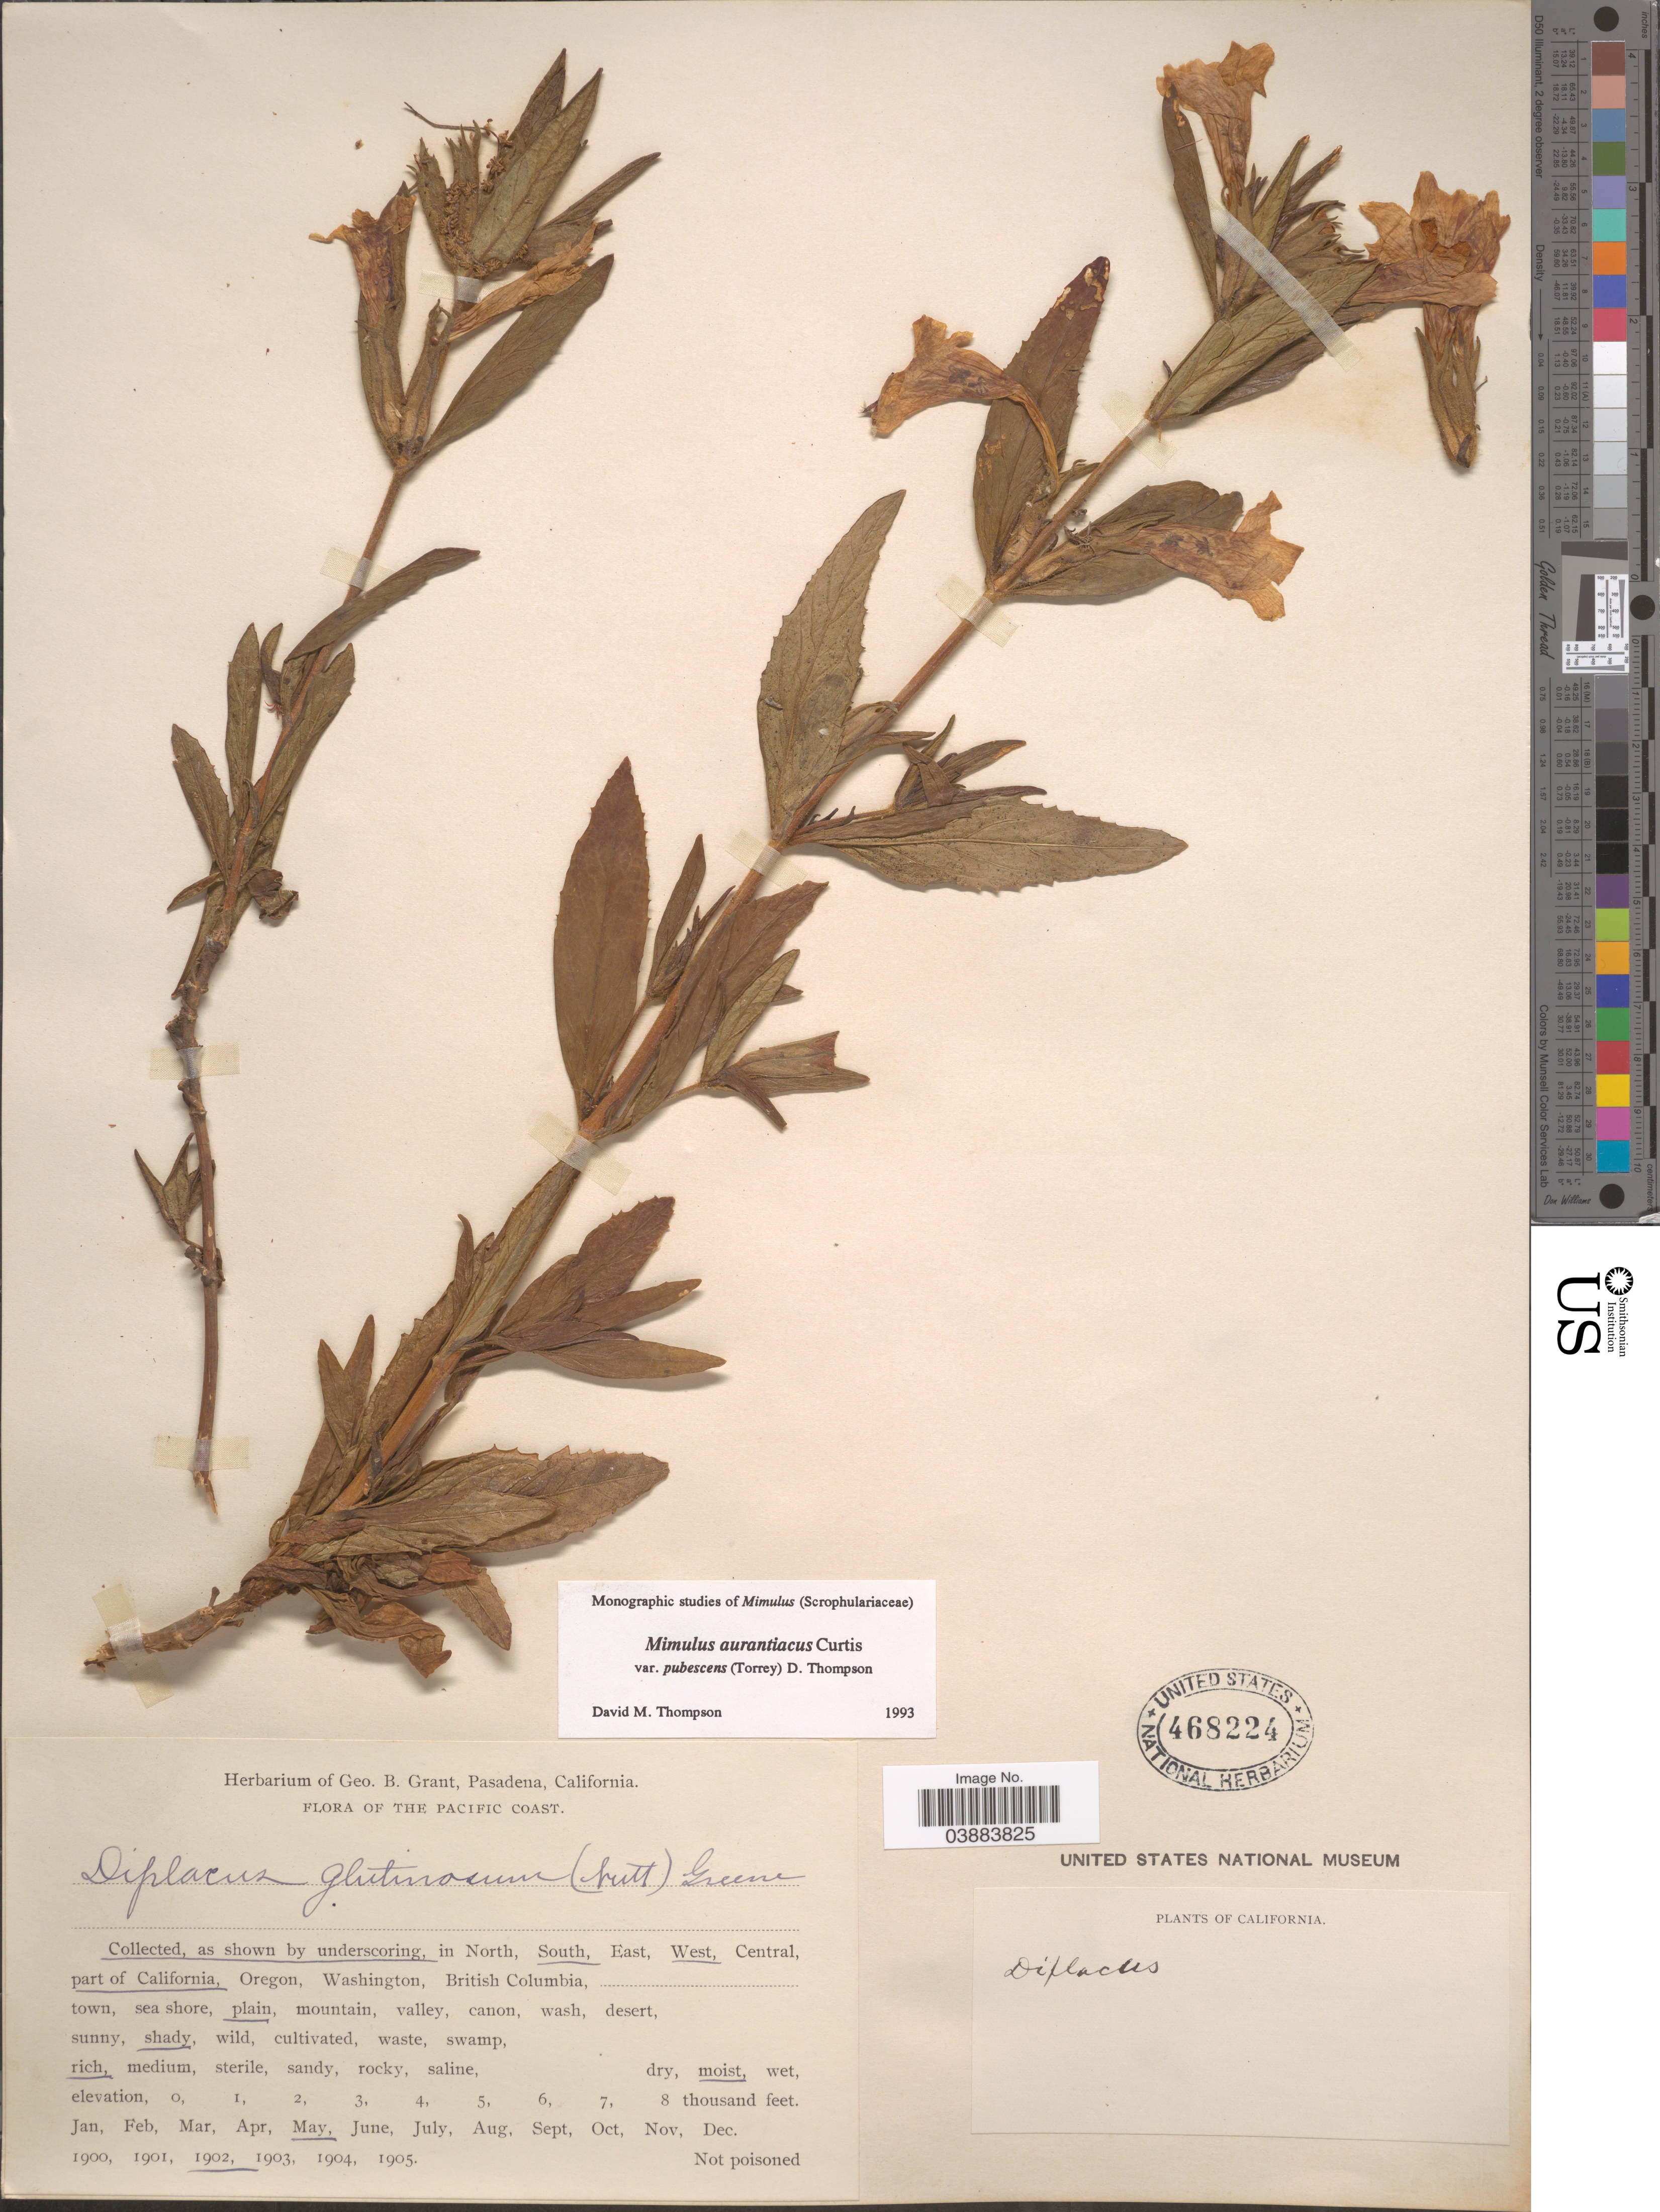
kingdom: Plantae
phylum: Tracheophyta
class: Magnoliopsida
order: Lamiales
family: Phrymaceae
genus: Diplacus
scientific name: Diplacus aurantiacus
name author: (Curtis) Jeps.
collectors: ex herb. Geo. B. Grant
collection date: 1902-05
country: United States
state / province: California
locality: Pacific Coast. As shown by underscoring South, West, part of California.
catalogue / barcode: US 468224